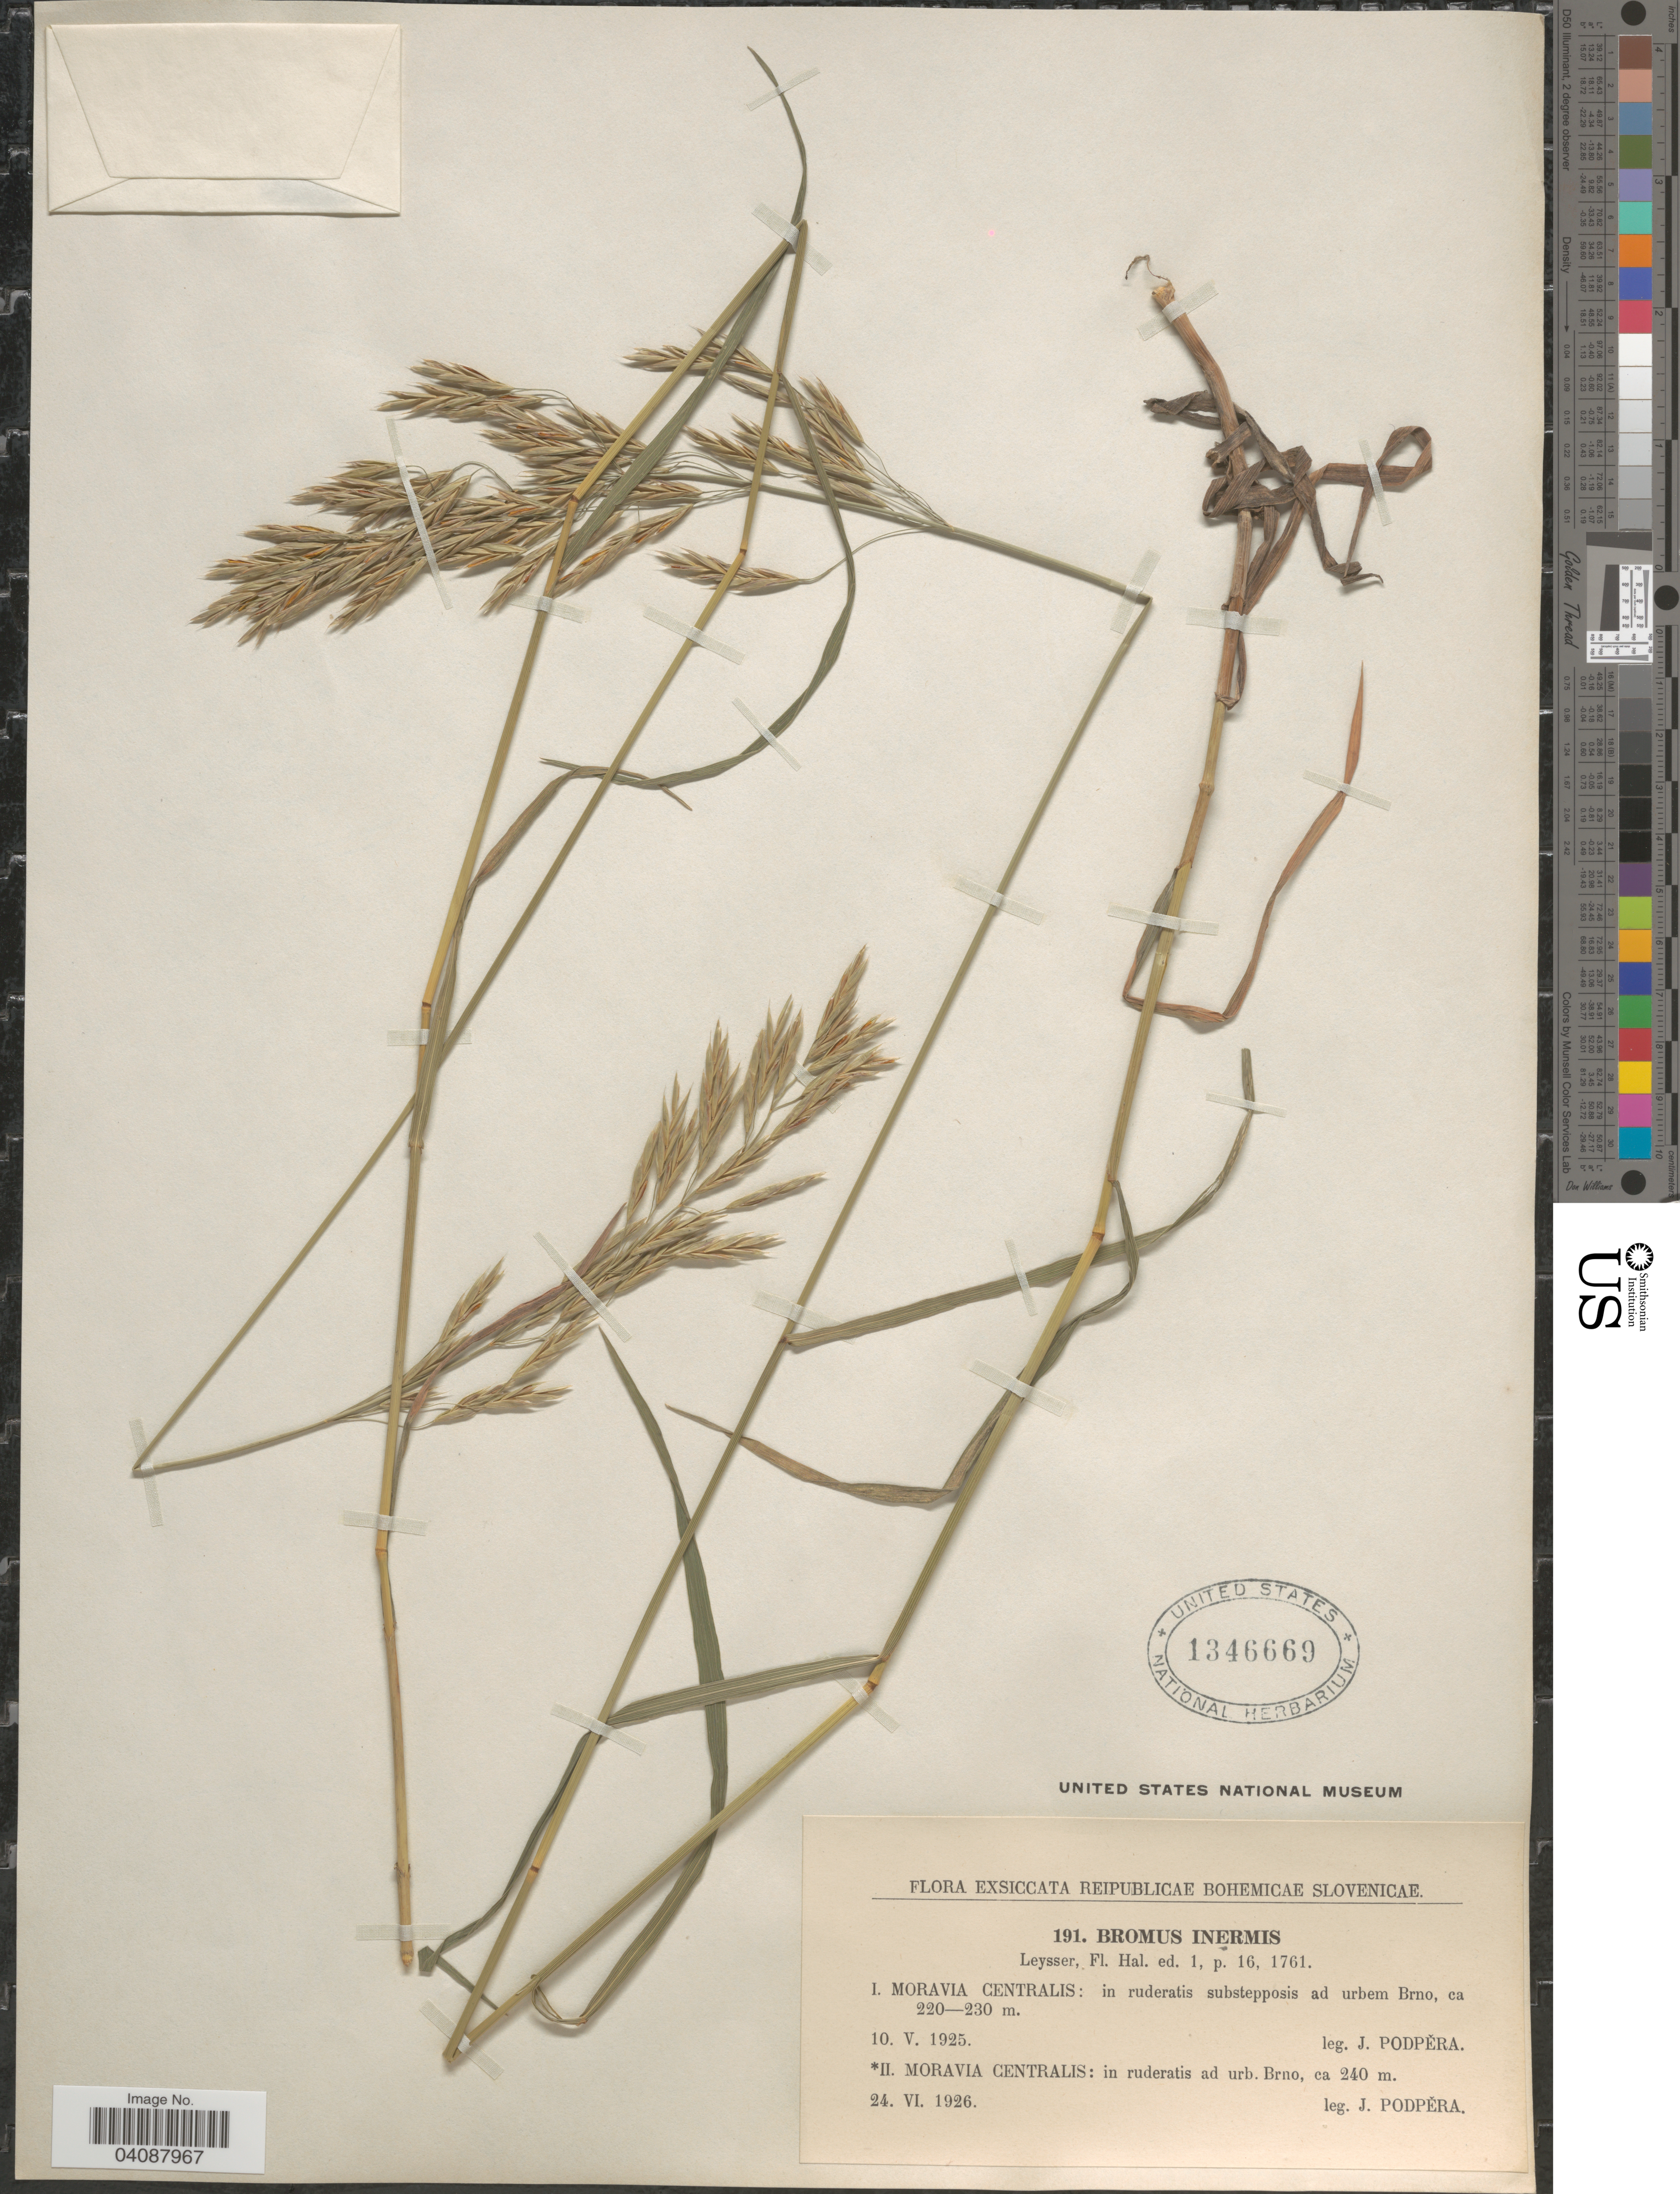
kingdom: Plantae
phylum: Tracheophyta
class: Liliopsida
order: Poales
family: Poaceae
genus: Bromus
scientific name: Bromus inermis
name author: Leyss.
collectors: J. Podpera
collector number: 191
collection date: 1926-06-24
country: Czechia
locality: Moravia Centralis: in ruderatis ad urb. Brno.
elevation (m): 240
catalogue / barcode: US 1346669